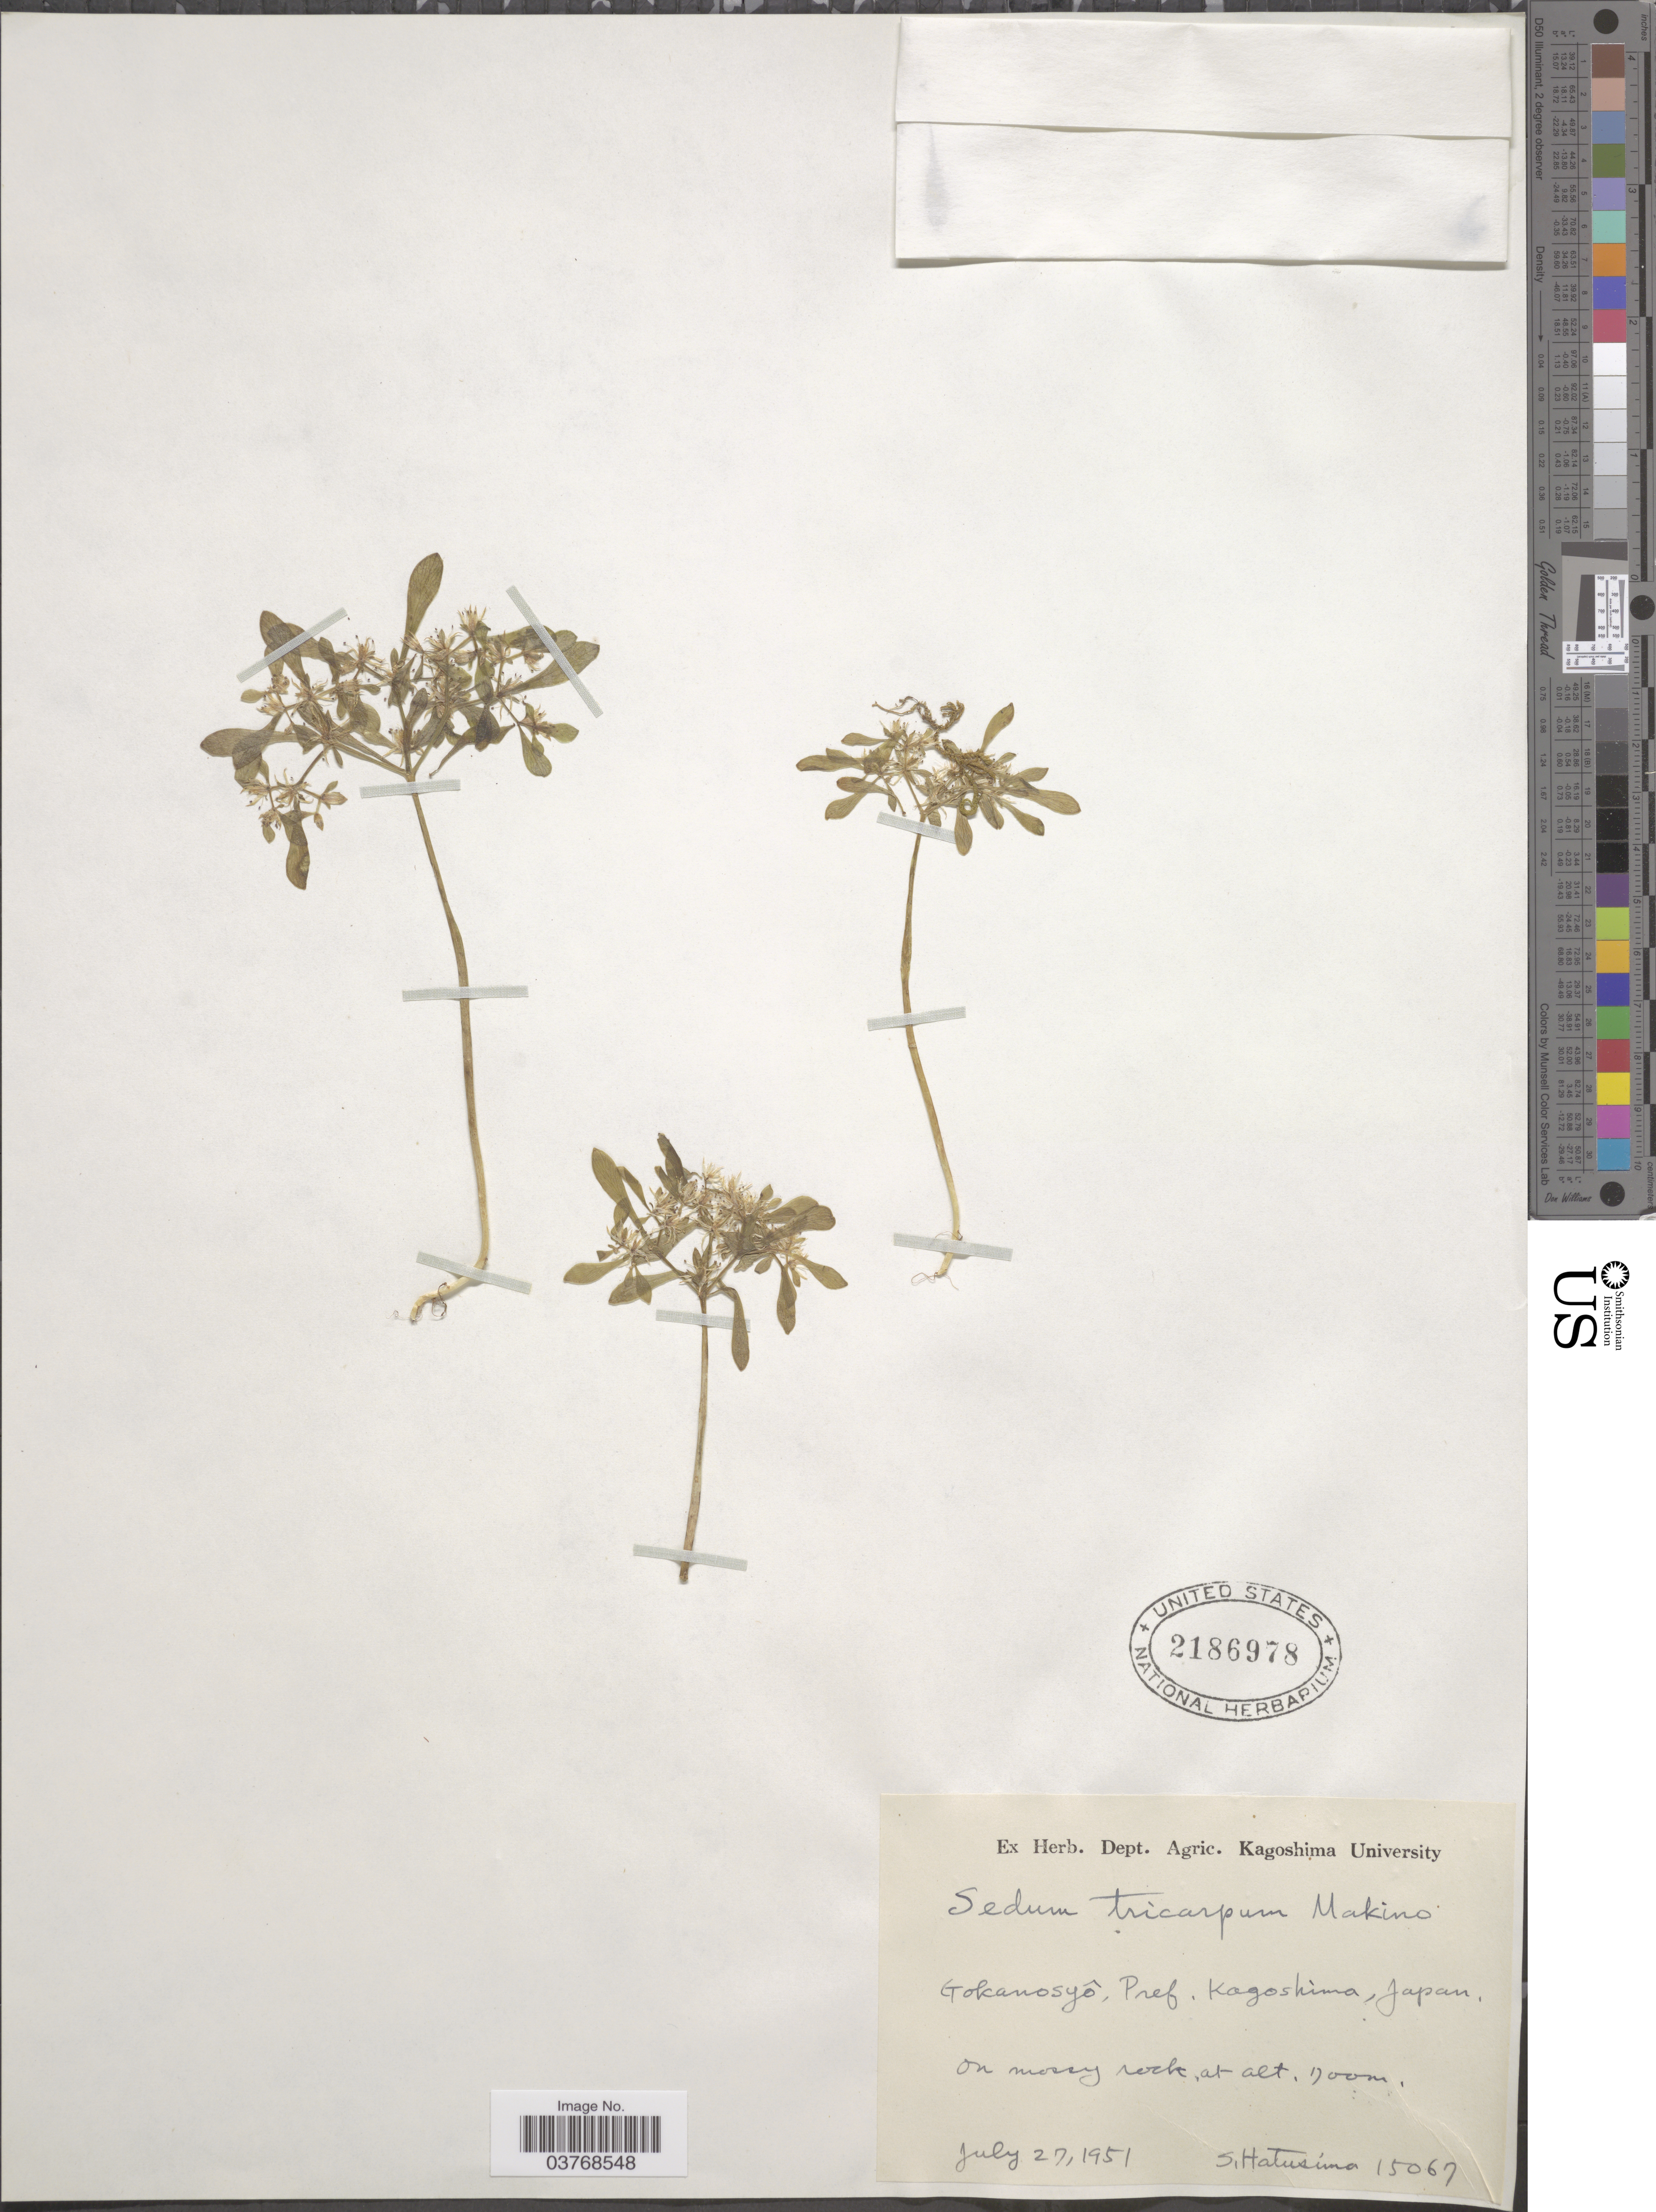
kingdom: Plantae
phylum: Tracheophyta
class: Magnoliopsida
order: Saxifragales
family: Crassulaceae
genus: Sedum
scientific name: Sedum tricarpum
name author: Makino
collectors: S. Hatusima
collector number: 15067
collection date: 1951-07-27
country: Japan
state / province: Kagosima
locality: Gokanosyô, Pref. Kagoshima.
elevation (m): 1700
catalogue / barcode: US 2186978